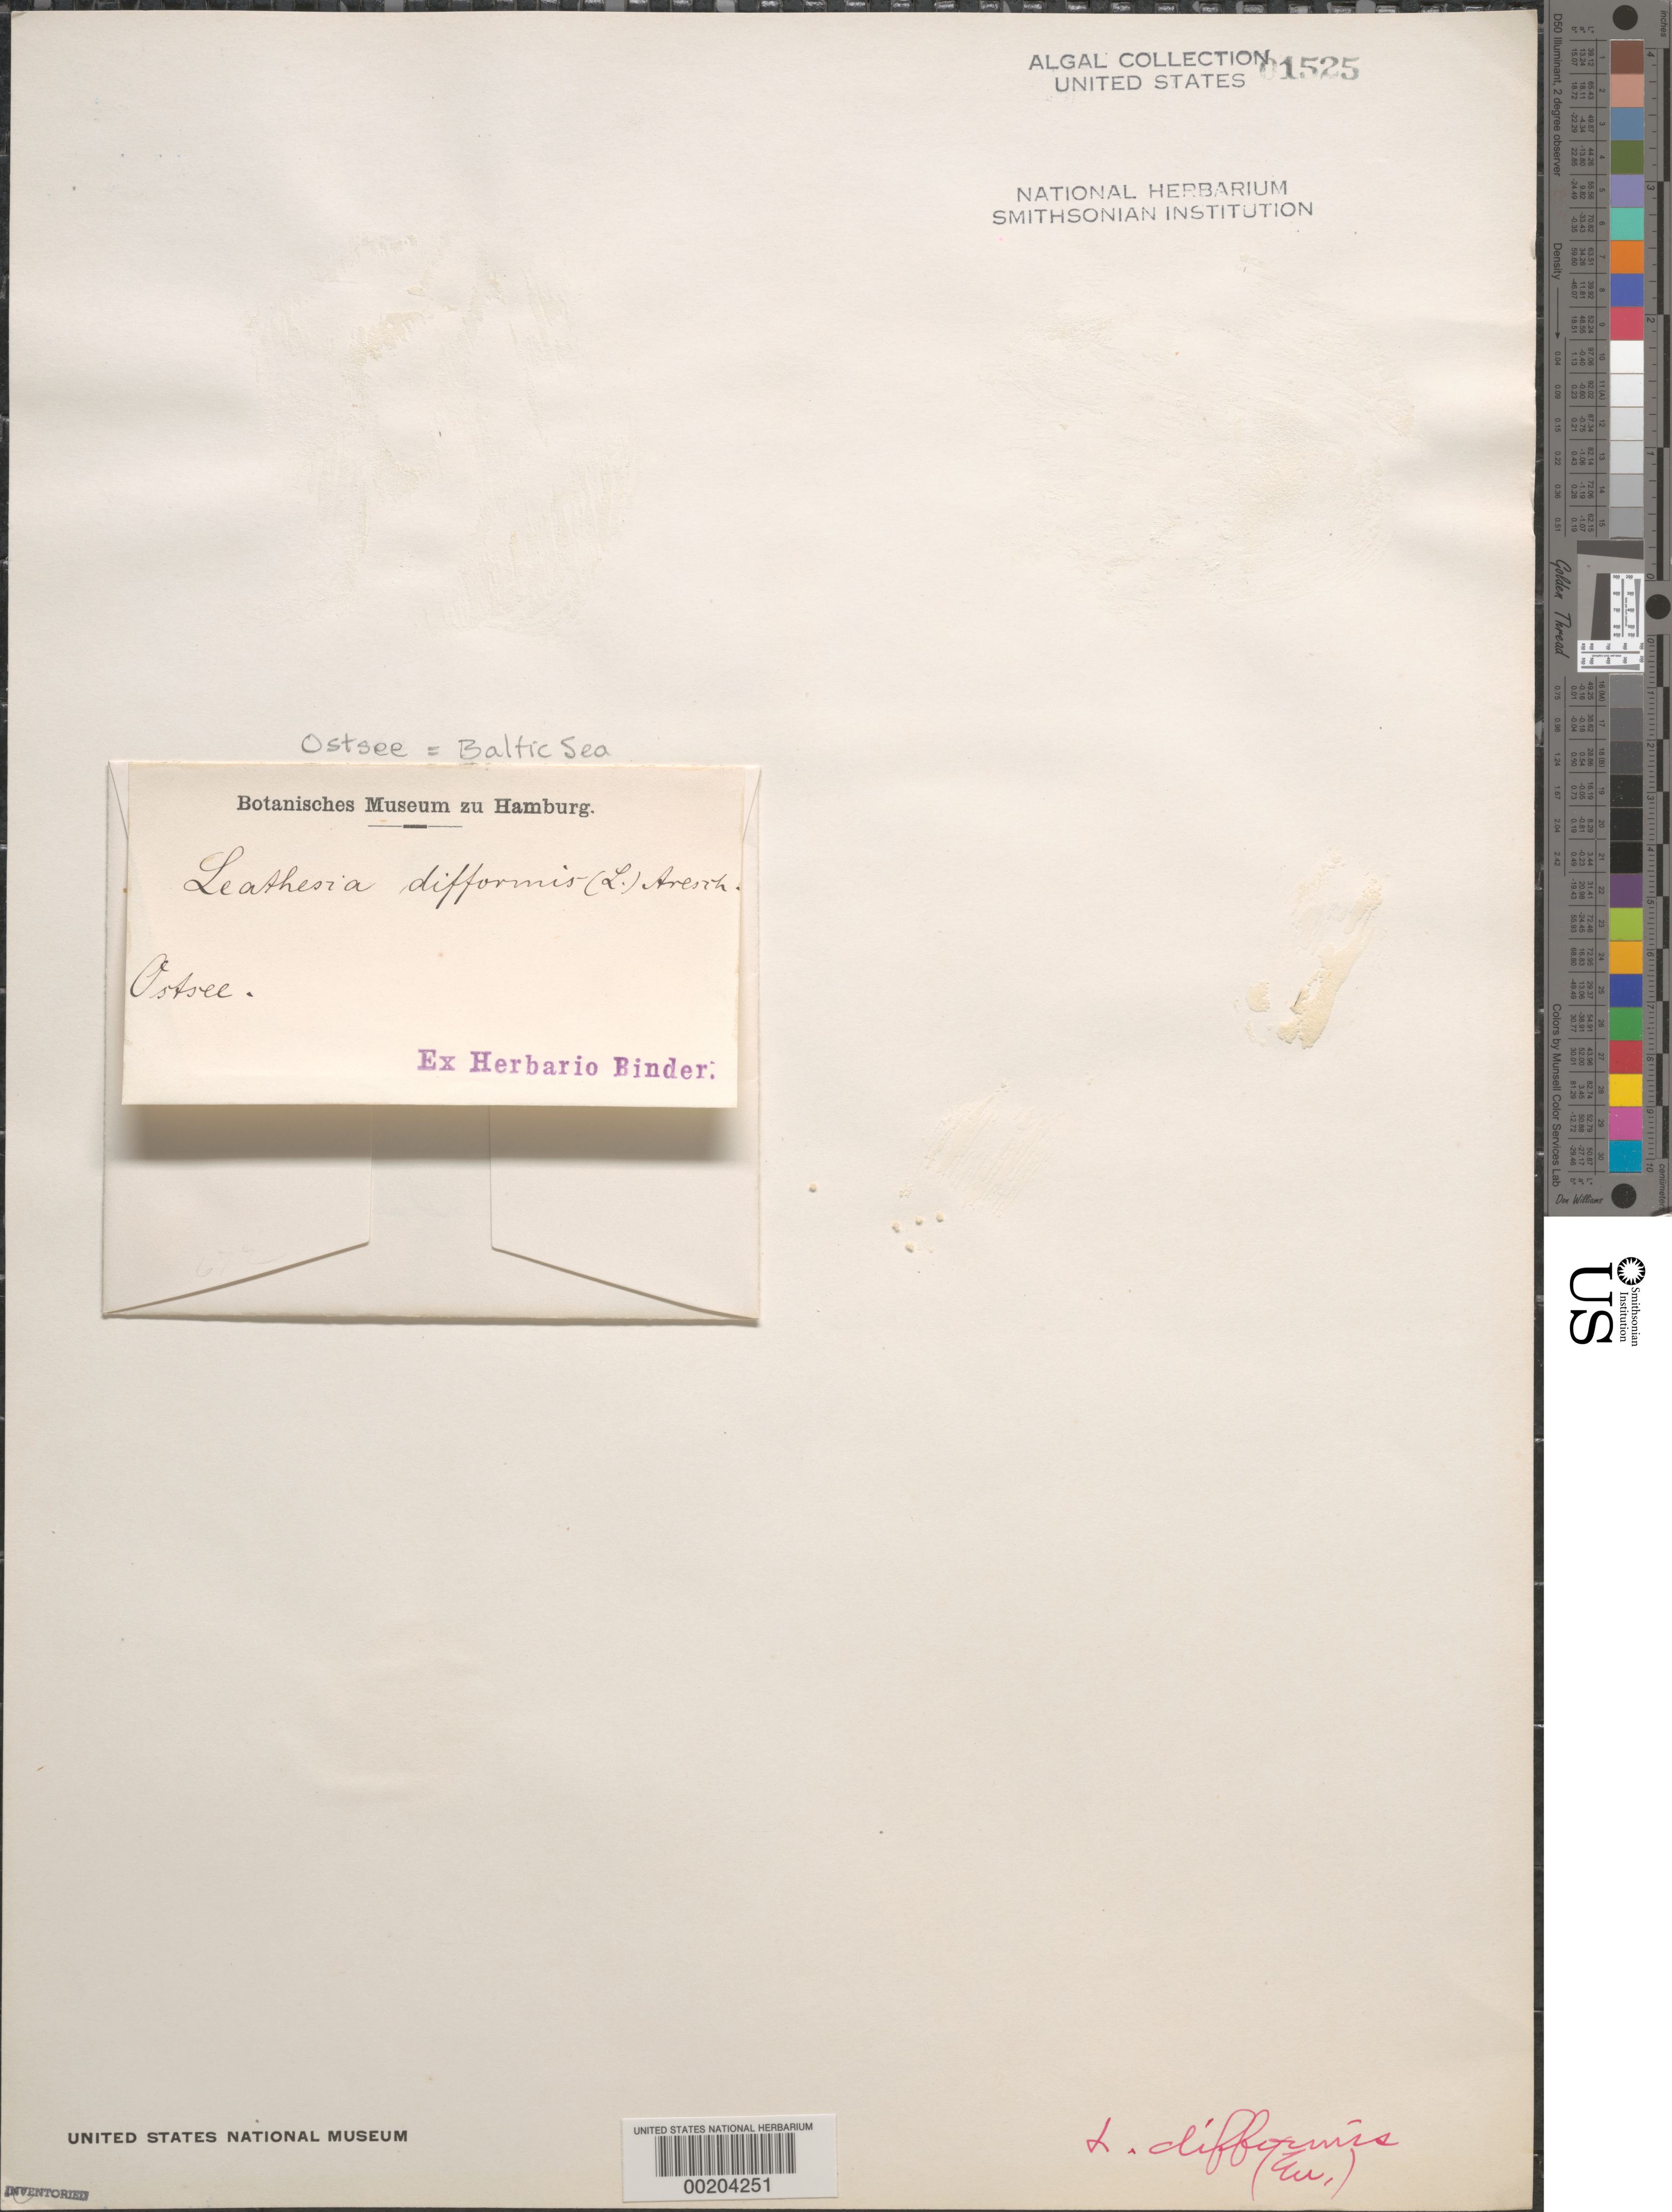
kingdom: Chromista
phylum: Ochrophyta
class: Phaeophyceae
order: Ectocarpales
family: Chordariaceae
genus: Leathesia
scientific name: Leathesia difformis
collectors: F. Binder (herbarium)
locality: Baltic Sea (Ostsee)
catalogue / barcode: US 1525